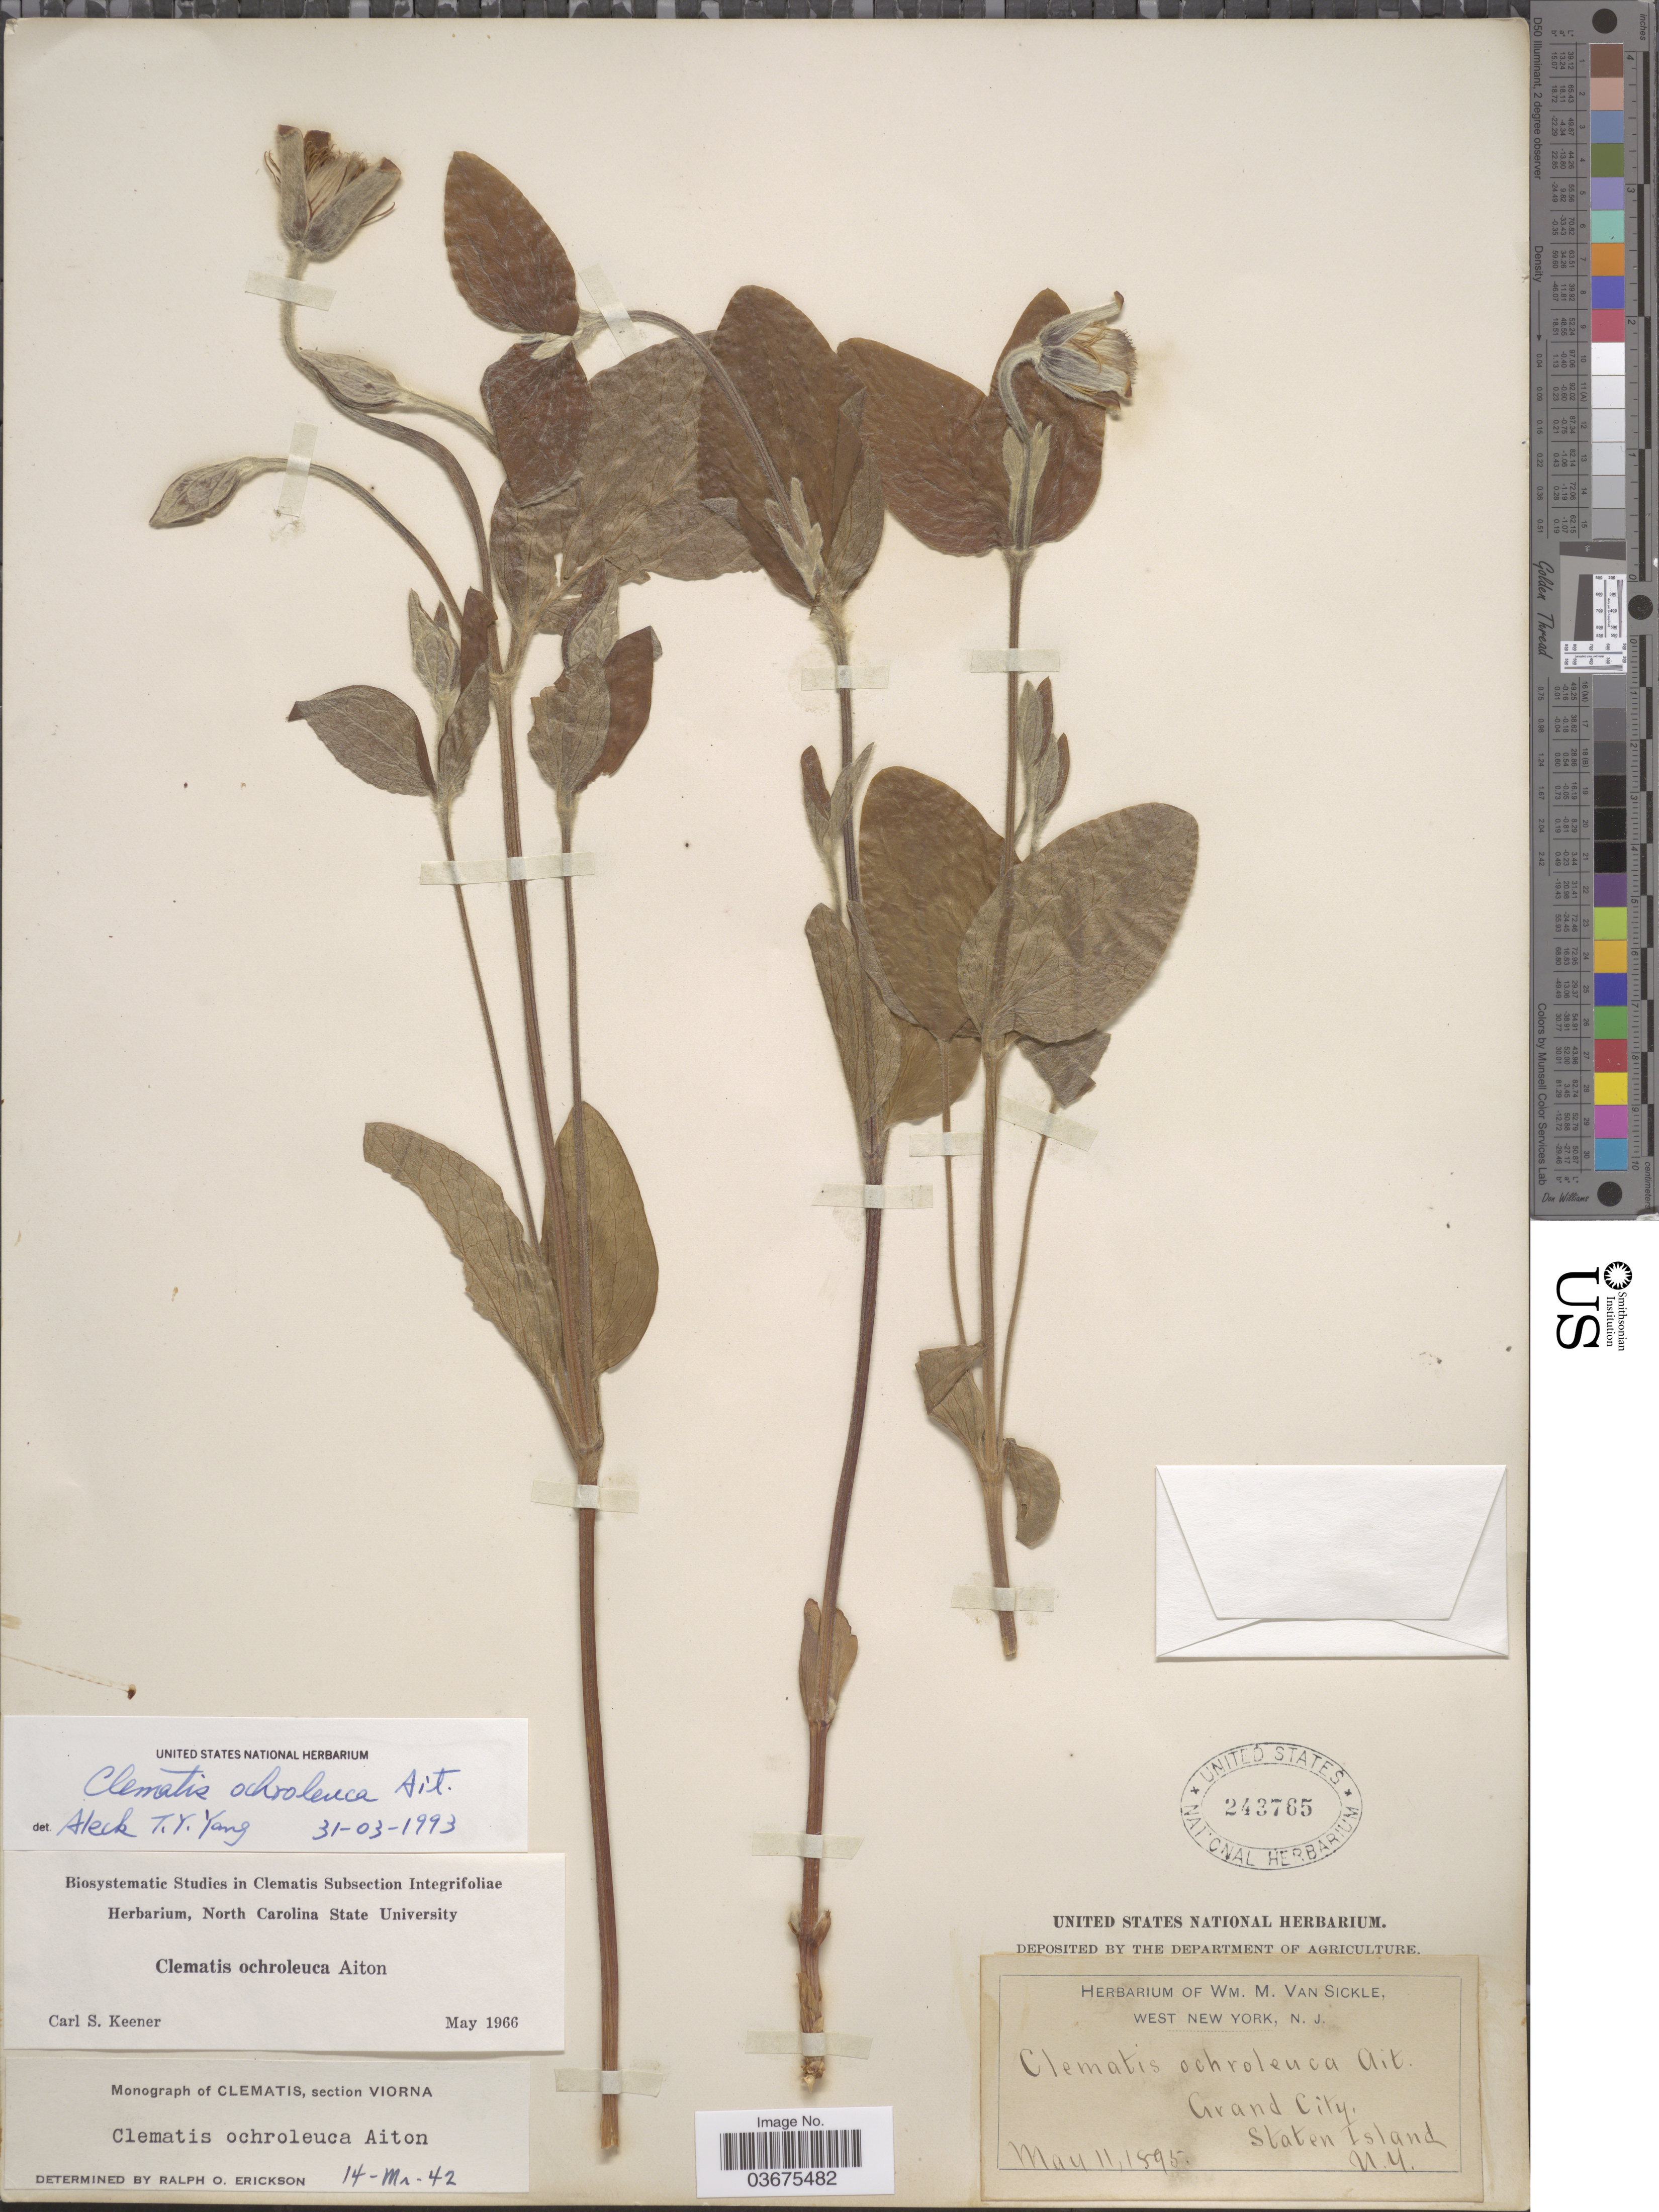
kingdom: Plantae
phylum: Tracheophyta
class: Magnoliopsida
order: Ranunculales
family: Ranunculaceae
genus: Clematis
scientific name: Clematis ochroleuca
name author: Aiton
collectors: ex herb. Wm. M. Van Sickle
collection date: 1895-05-11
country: United States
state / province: New York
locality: Grand City, Staten Island.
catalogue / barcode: US 243765